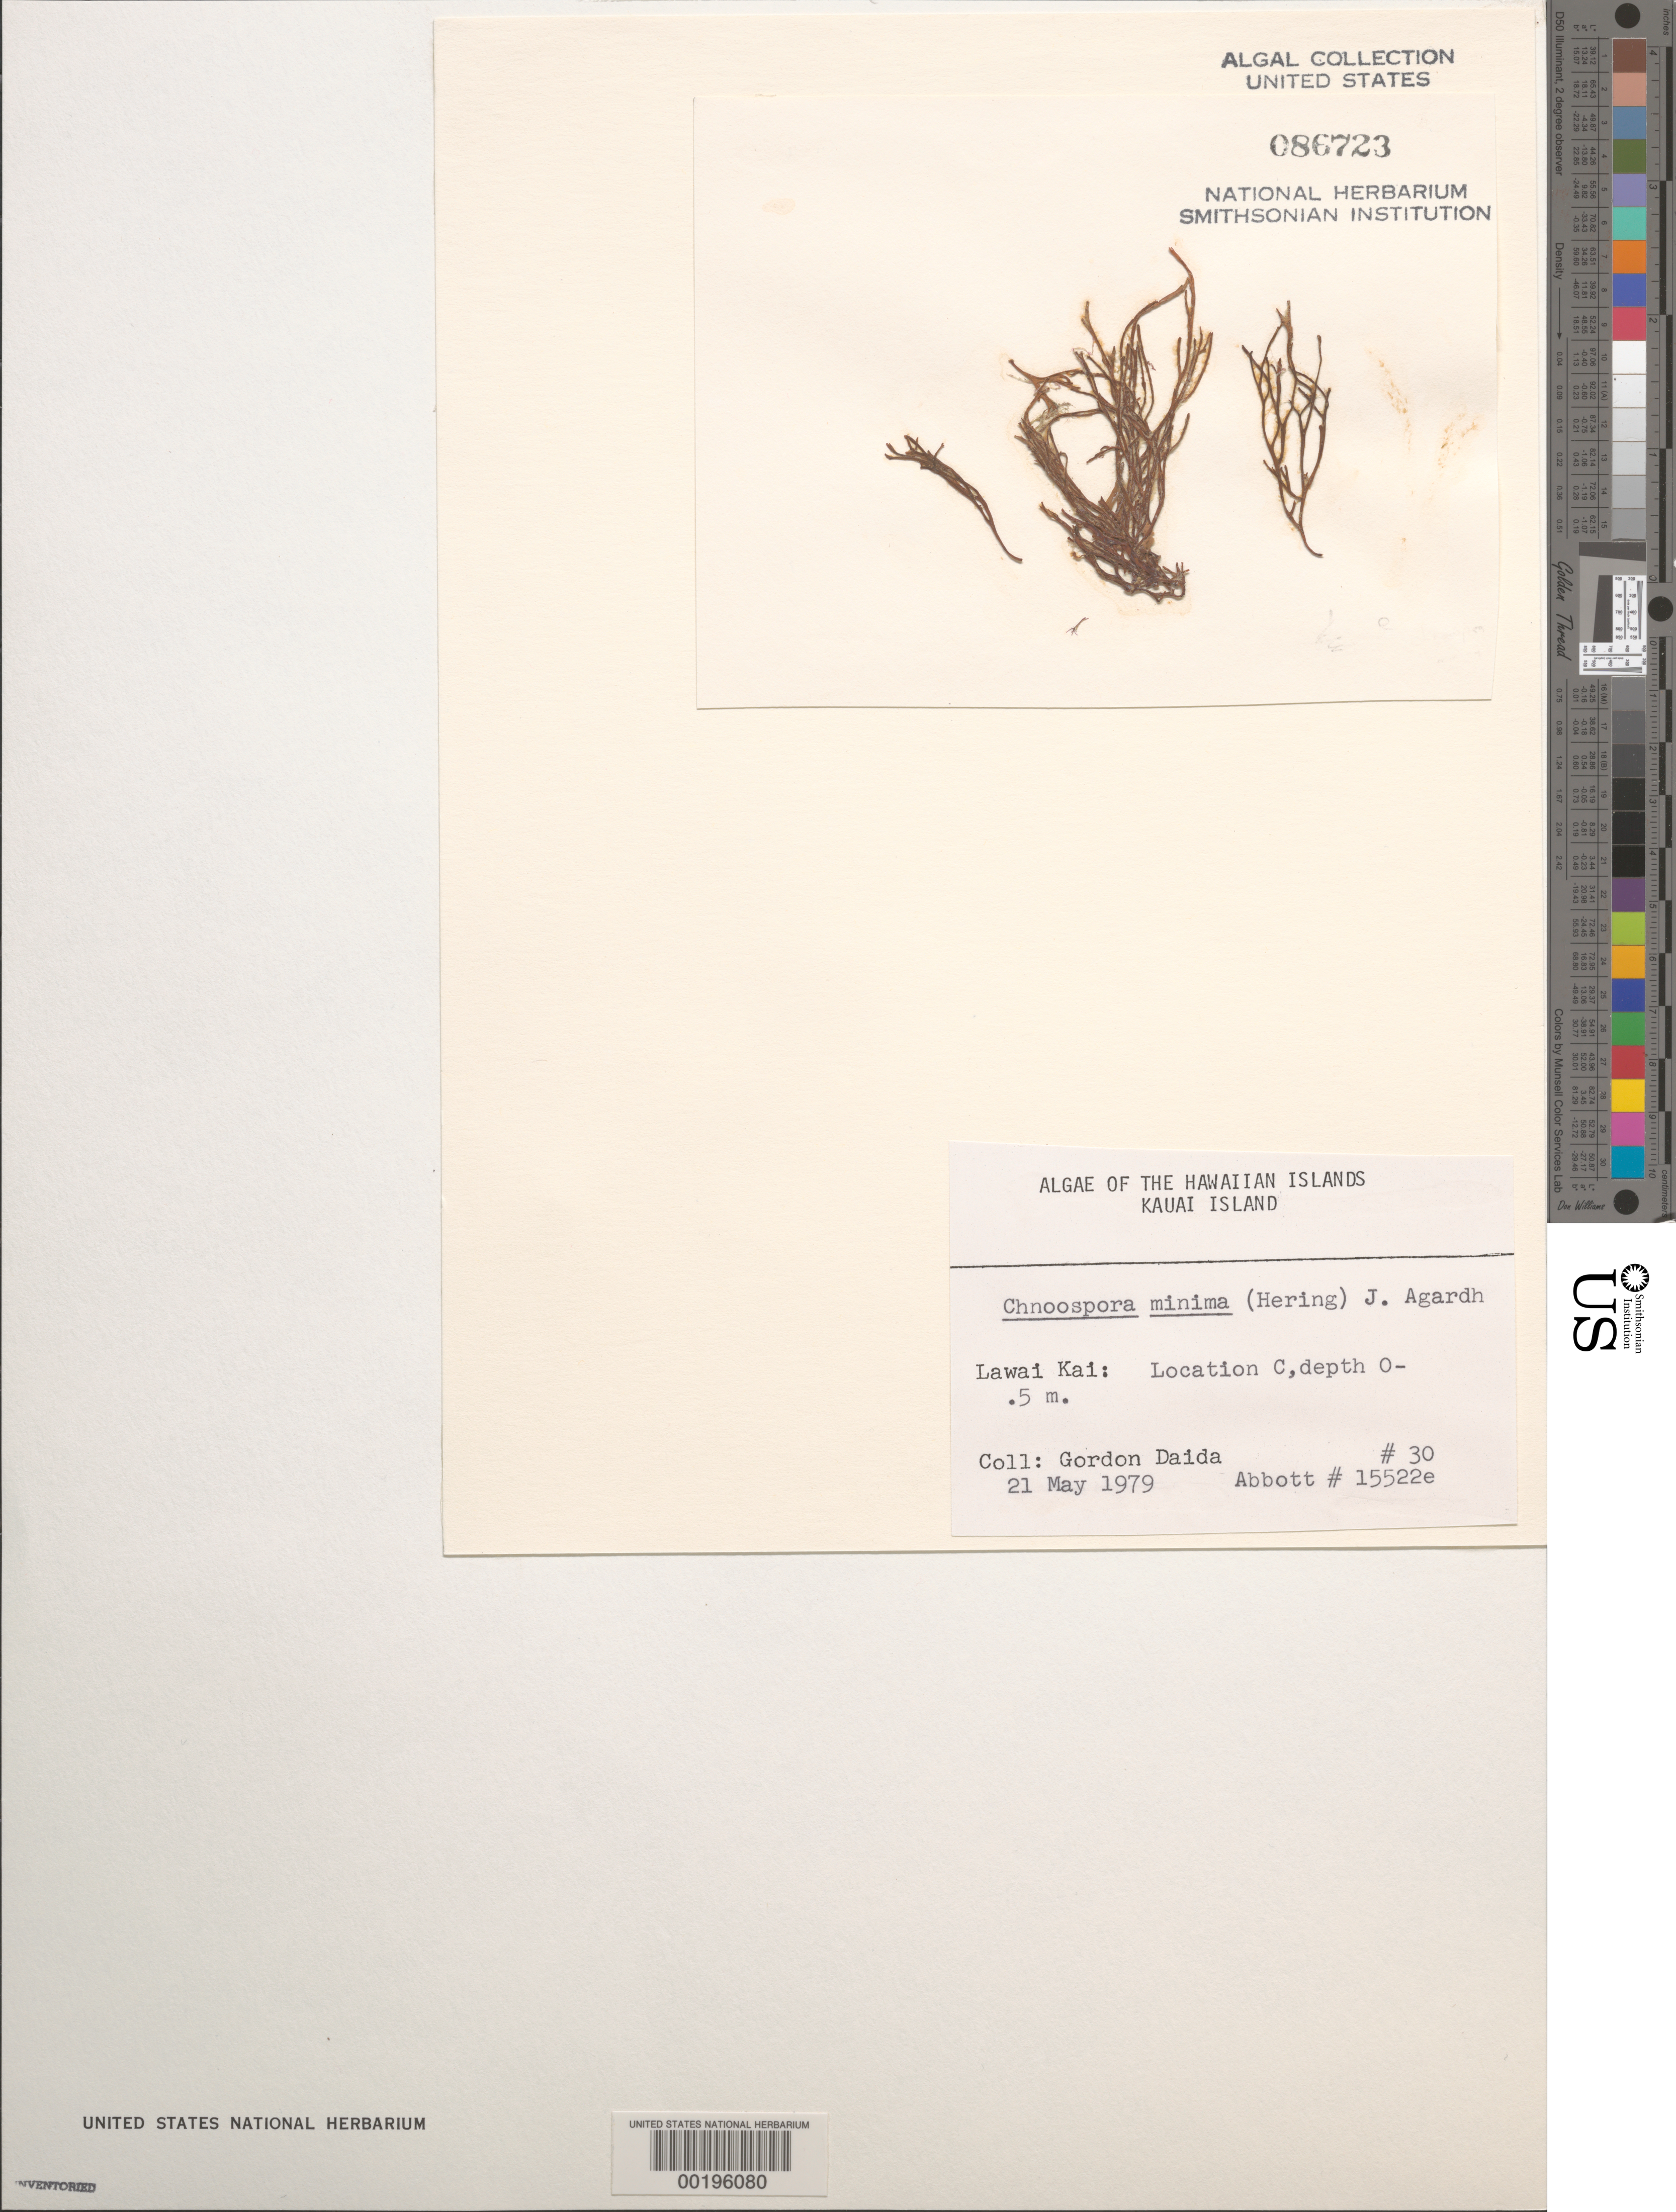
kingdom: Chromista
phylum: Ochrophyta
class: Phaeophyceae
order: Scytosiphonales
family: Scytosiphonaceae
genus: Chnoospora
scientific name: Chnoospora minima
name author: (Hering) Papenf.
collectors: G. Daida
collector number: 30 & IAA 15522E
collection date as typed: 21 May 1979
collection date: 1979-05-21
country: United States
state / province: Hawaii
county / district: Kauai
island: Kaua'i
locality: Lawai Kai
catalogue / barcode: US 86723